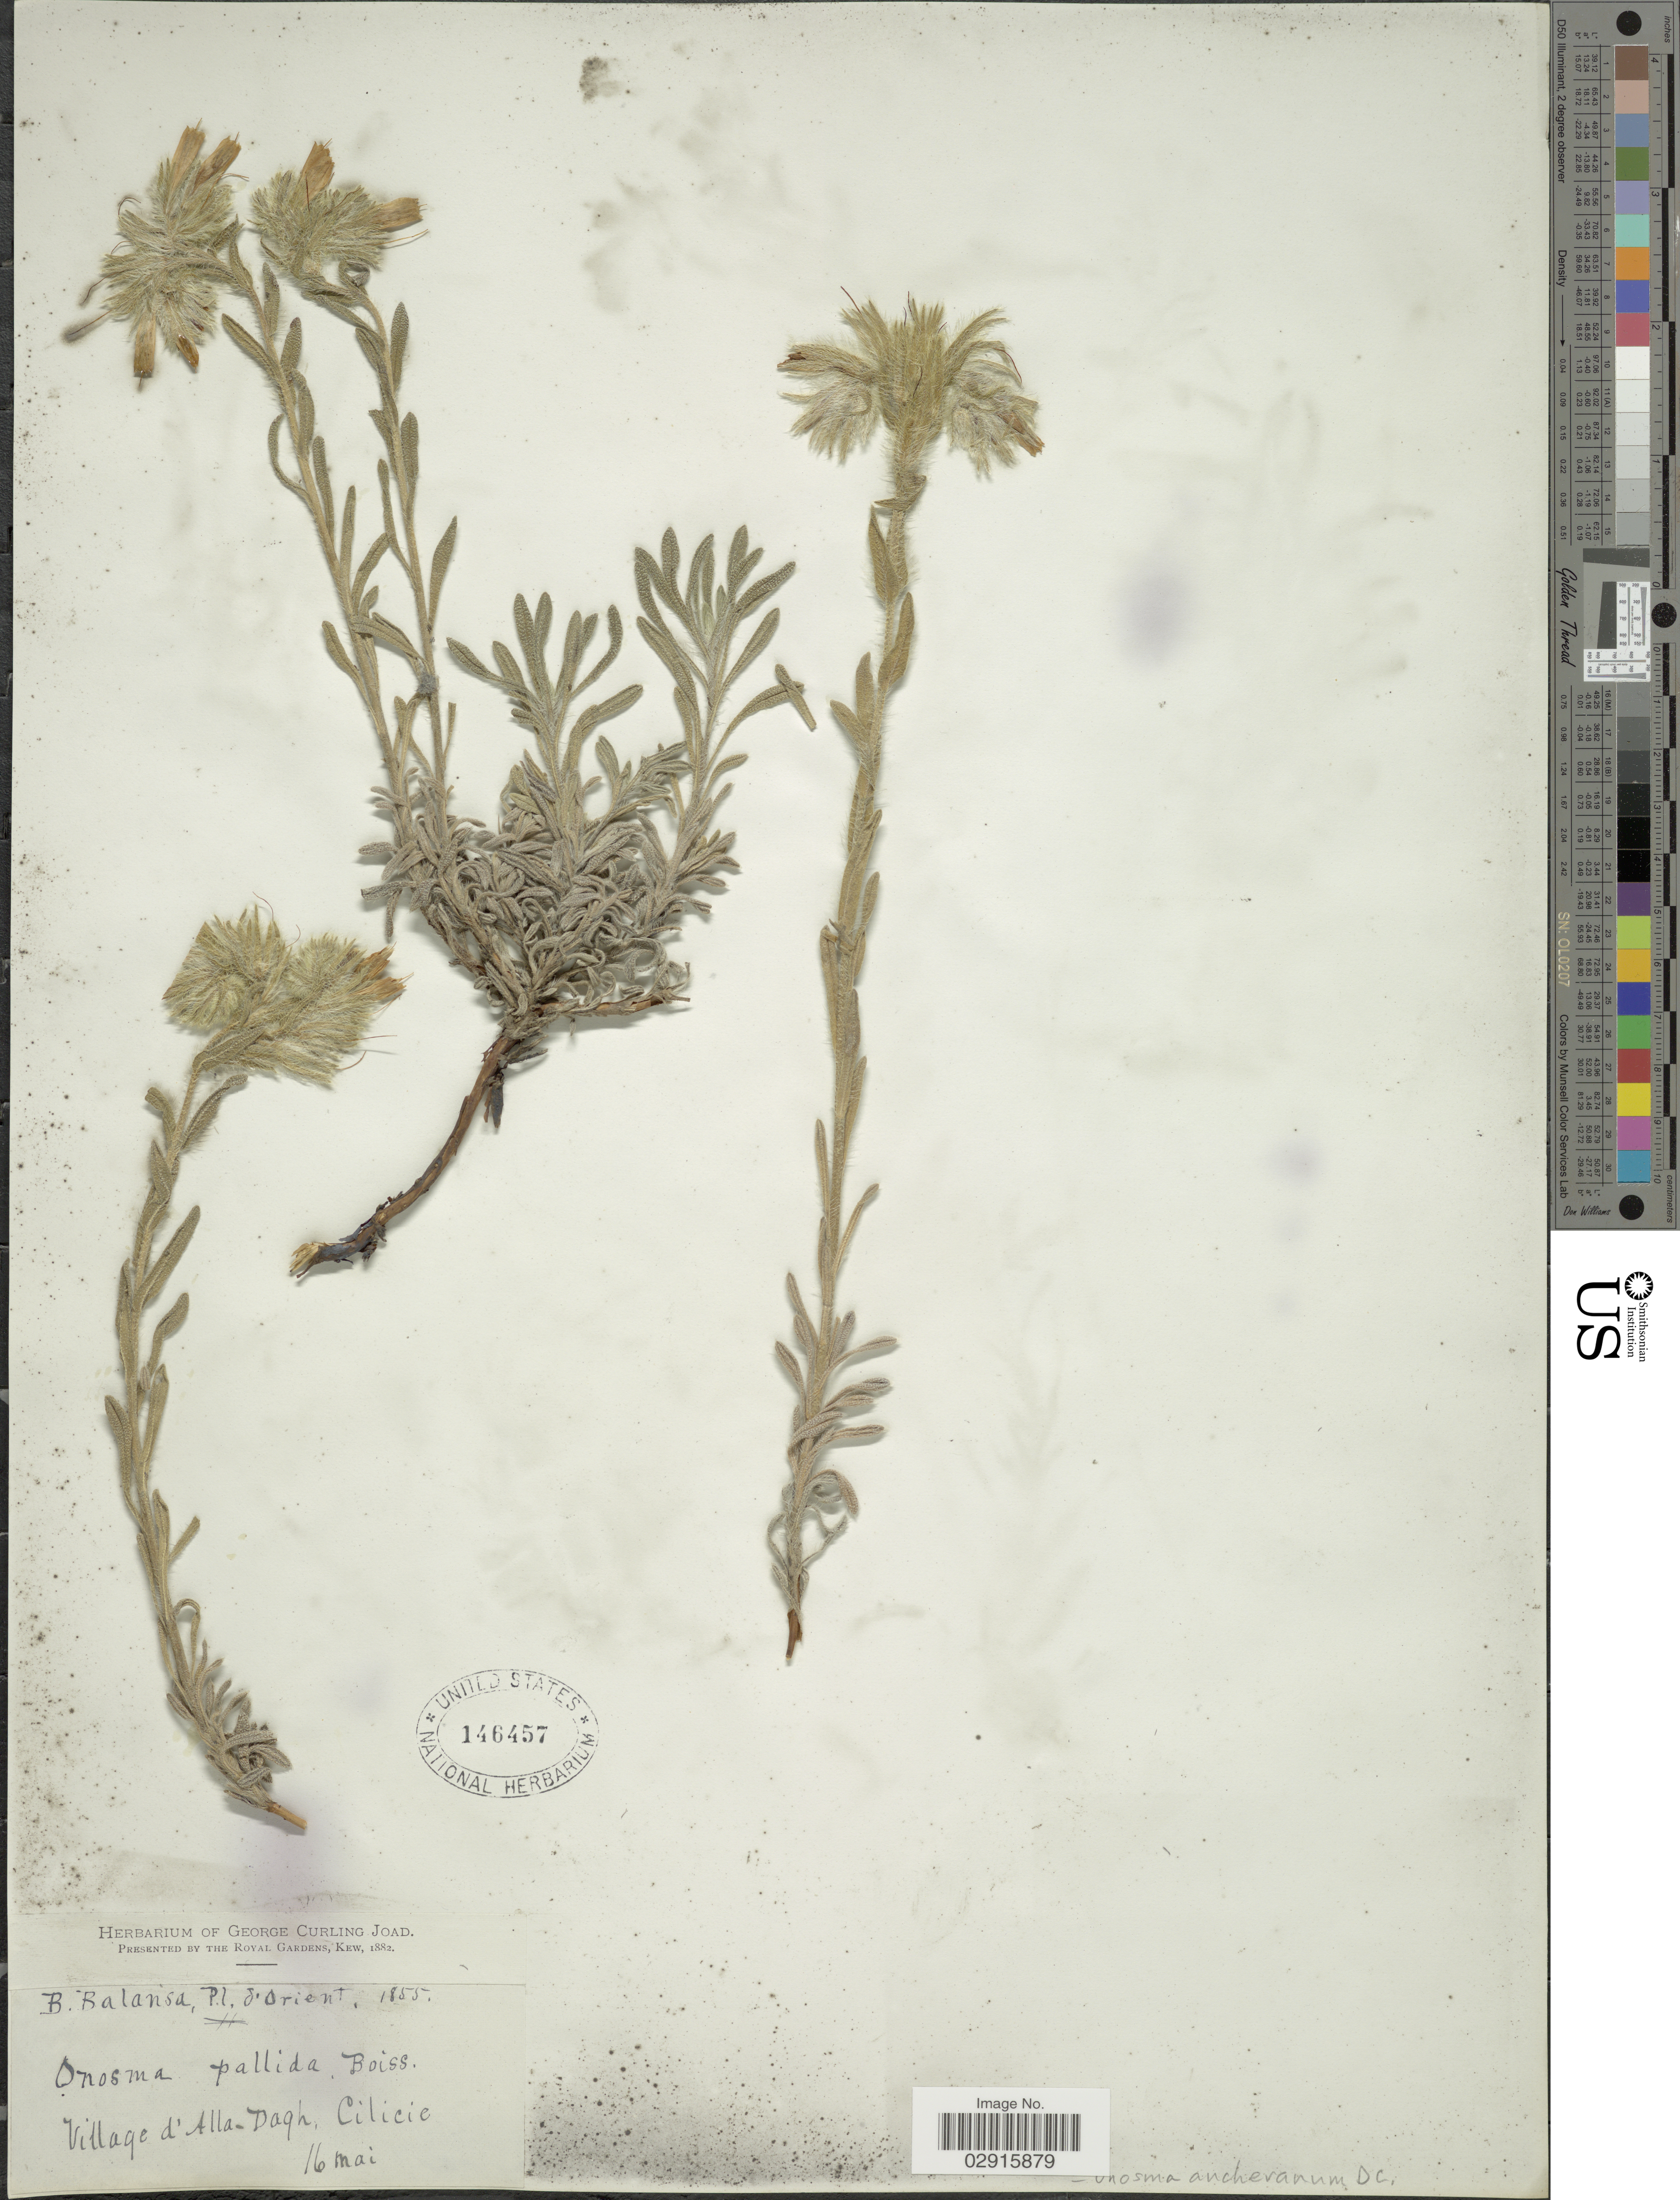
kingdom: Plantae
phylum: Tracheophyta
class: Magnoliopsida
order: Boraginales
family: Boraginaceae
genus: Onosma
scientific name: Onosma aucherana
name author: DC.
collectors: B. Balansa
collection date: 1855-05-16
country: Turkey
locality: Village d'Alla-Dagh, Cilicie.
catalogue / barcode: US 146457